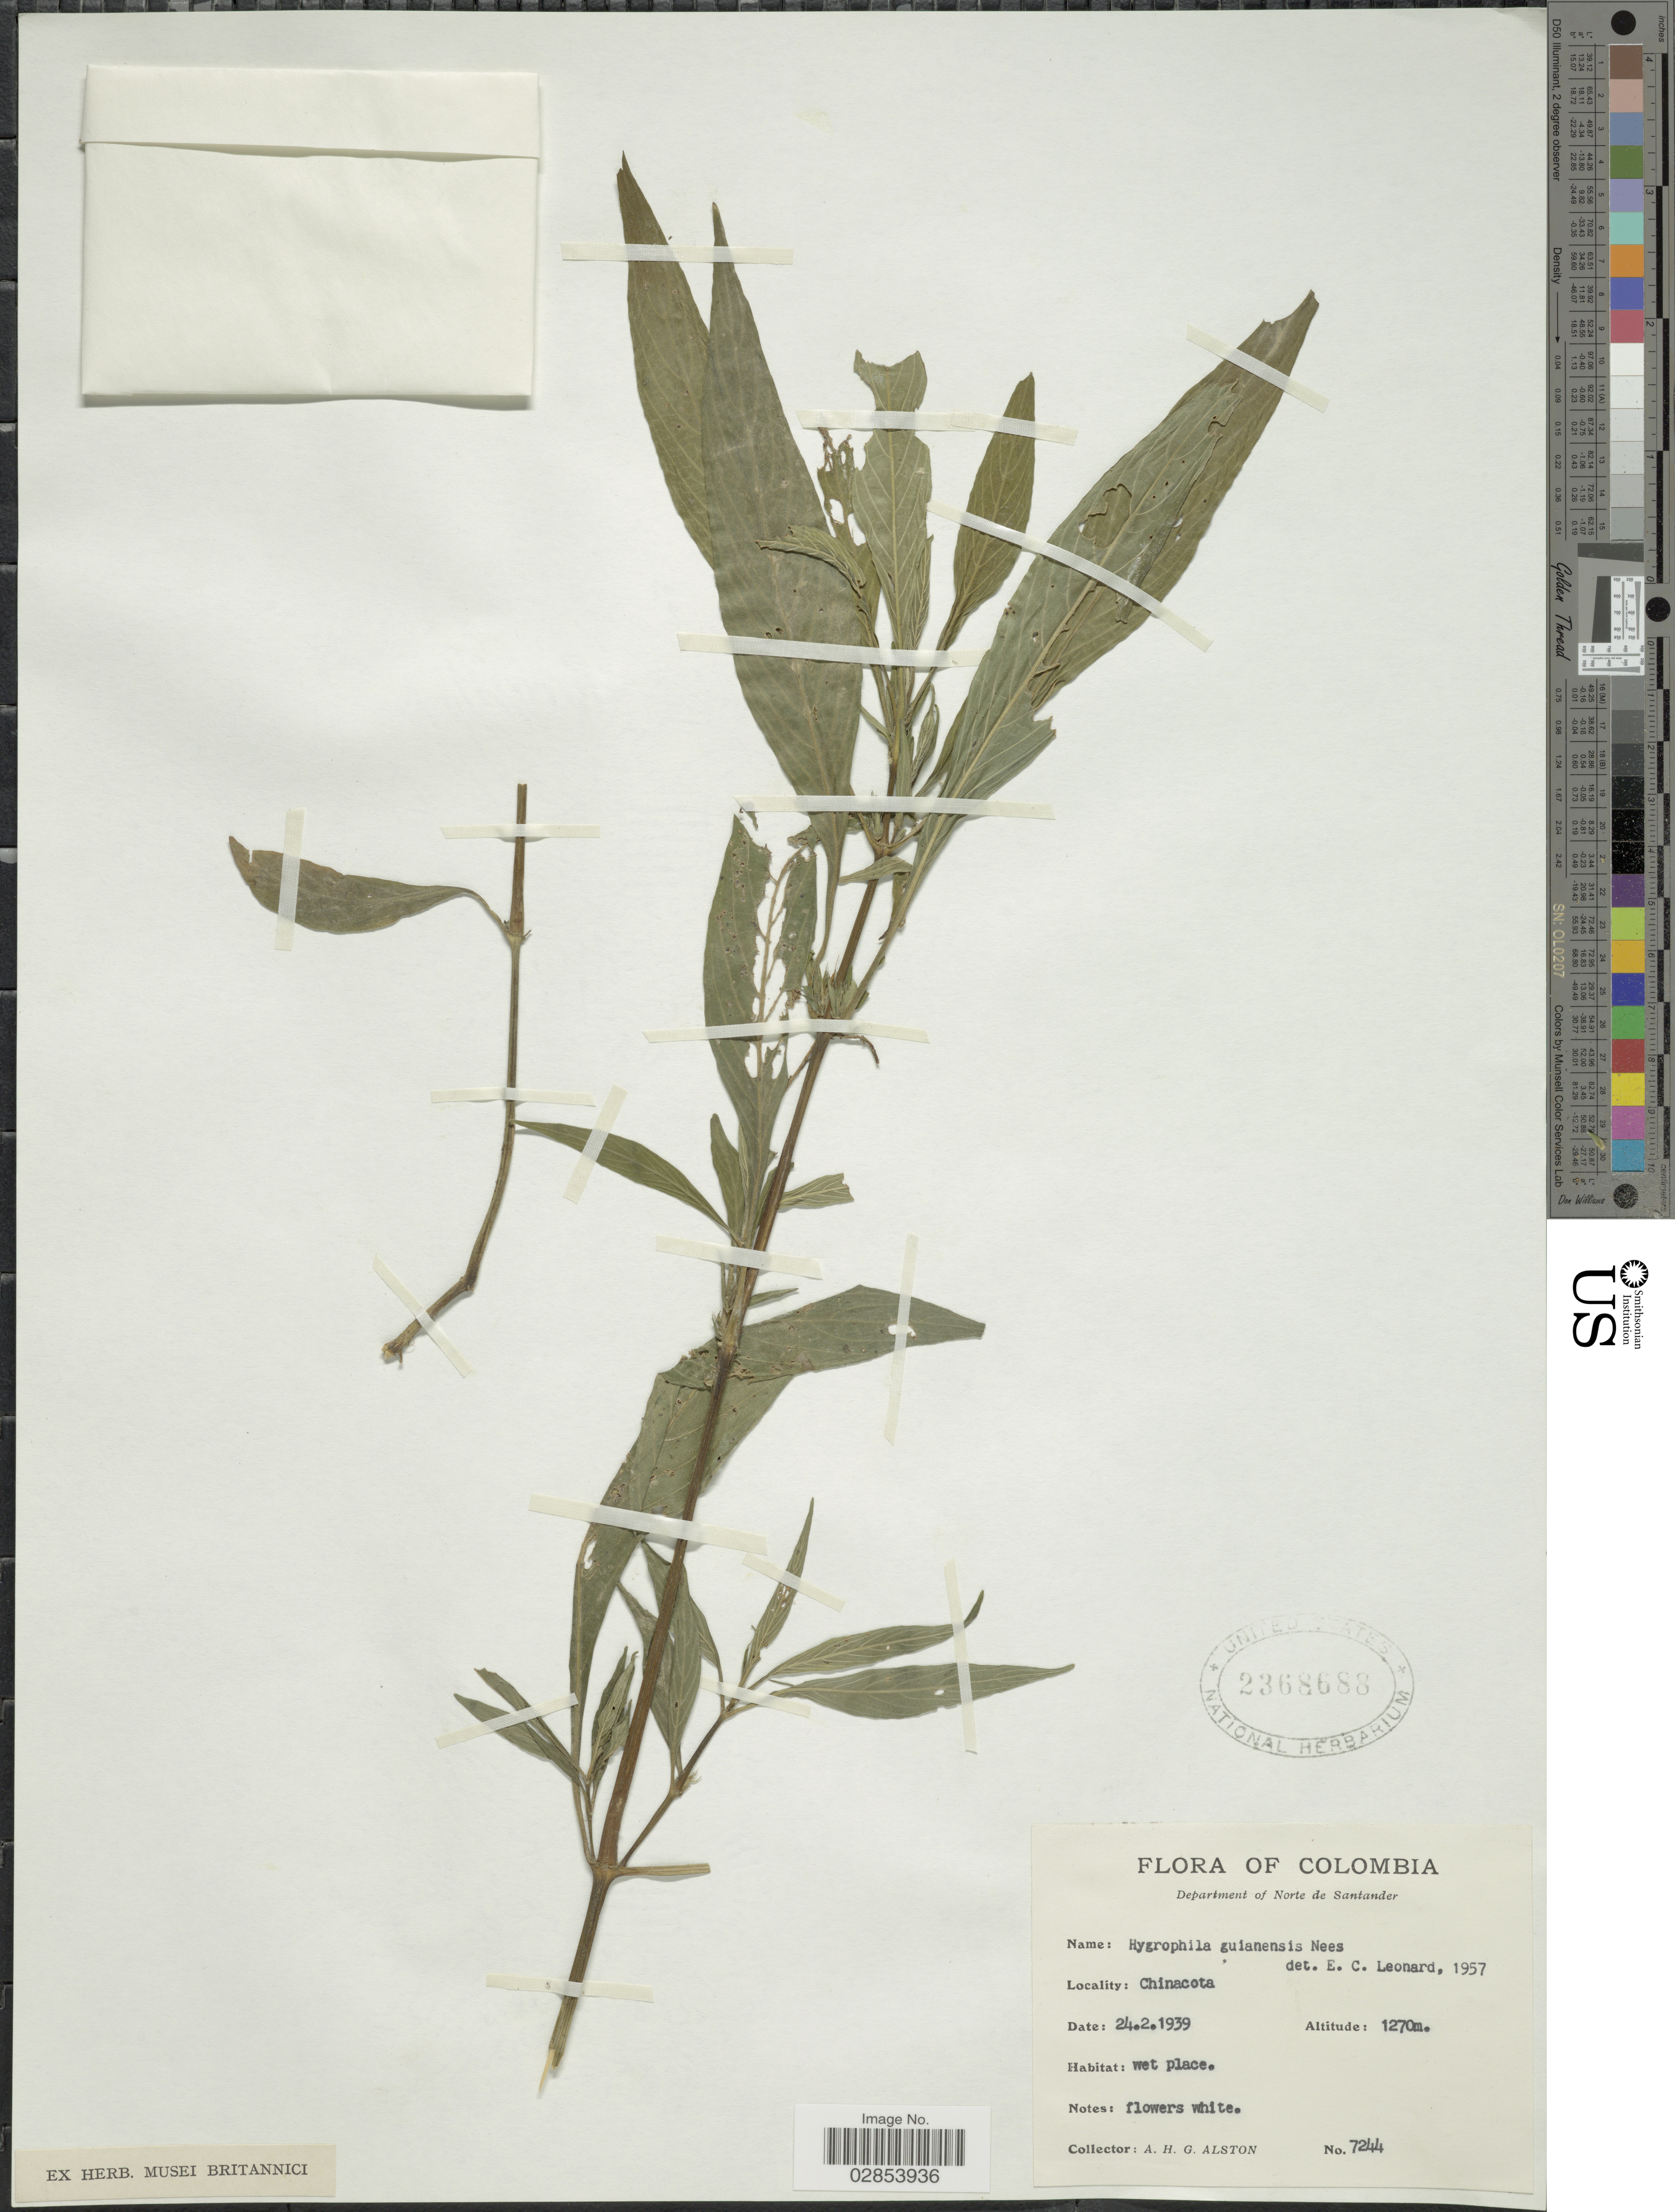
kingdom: Plantae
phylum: Tracheophyta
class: Magnoliopsida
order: Lamiales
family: Acanthaceae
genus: Hygrophila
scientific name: Hygrophila costata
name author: Nees & T. Nees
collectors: A. H. Alston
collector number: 7244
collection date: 1939-02-24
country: Colombia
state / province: Norte de Santander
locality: Department of Norte de Santander, Chinacota.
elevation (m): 1270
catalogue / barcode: US 2368688